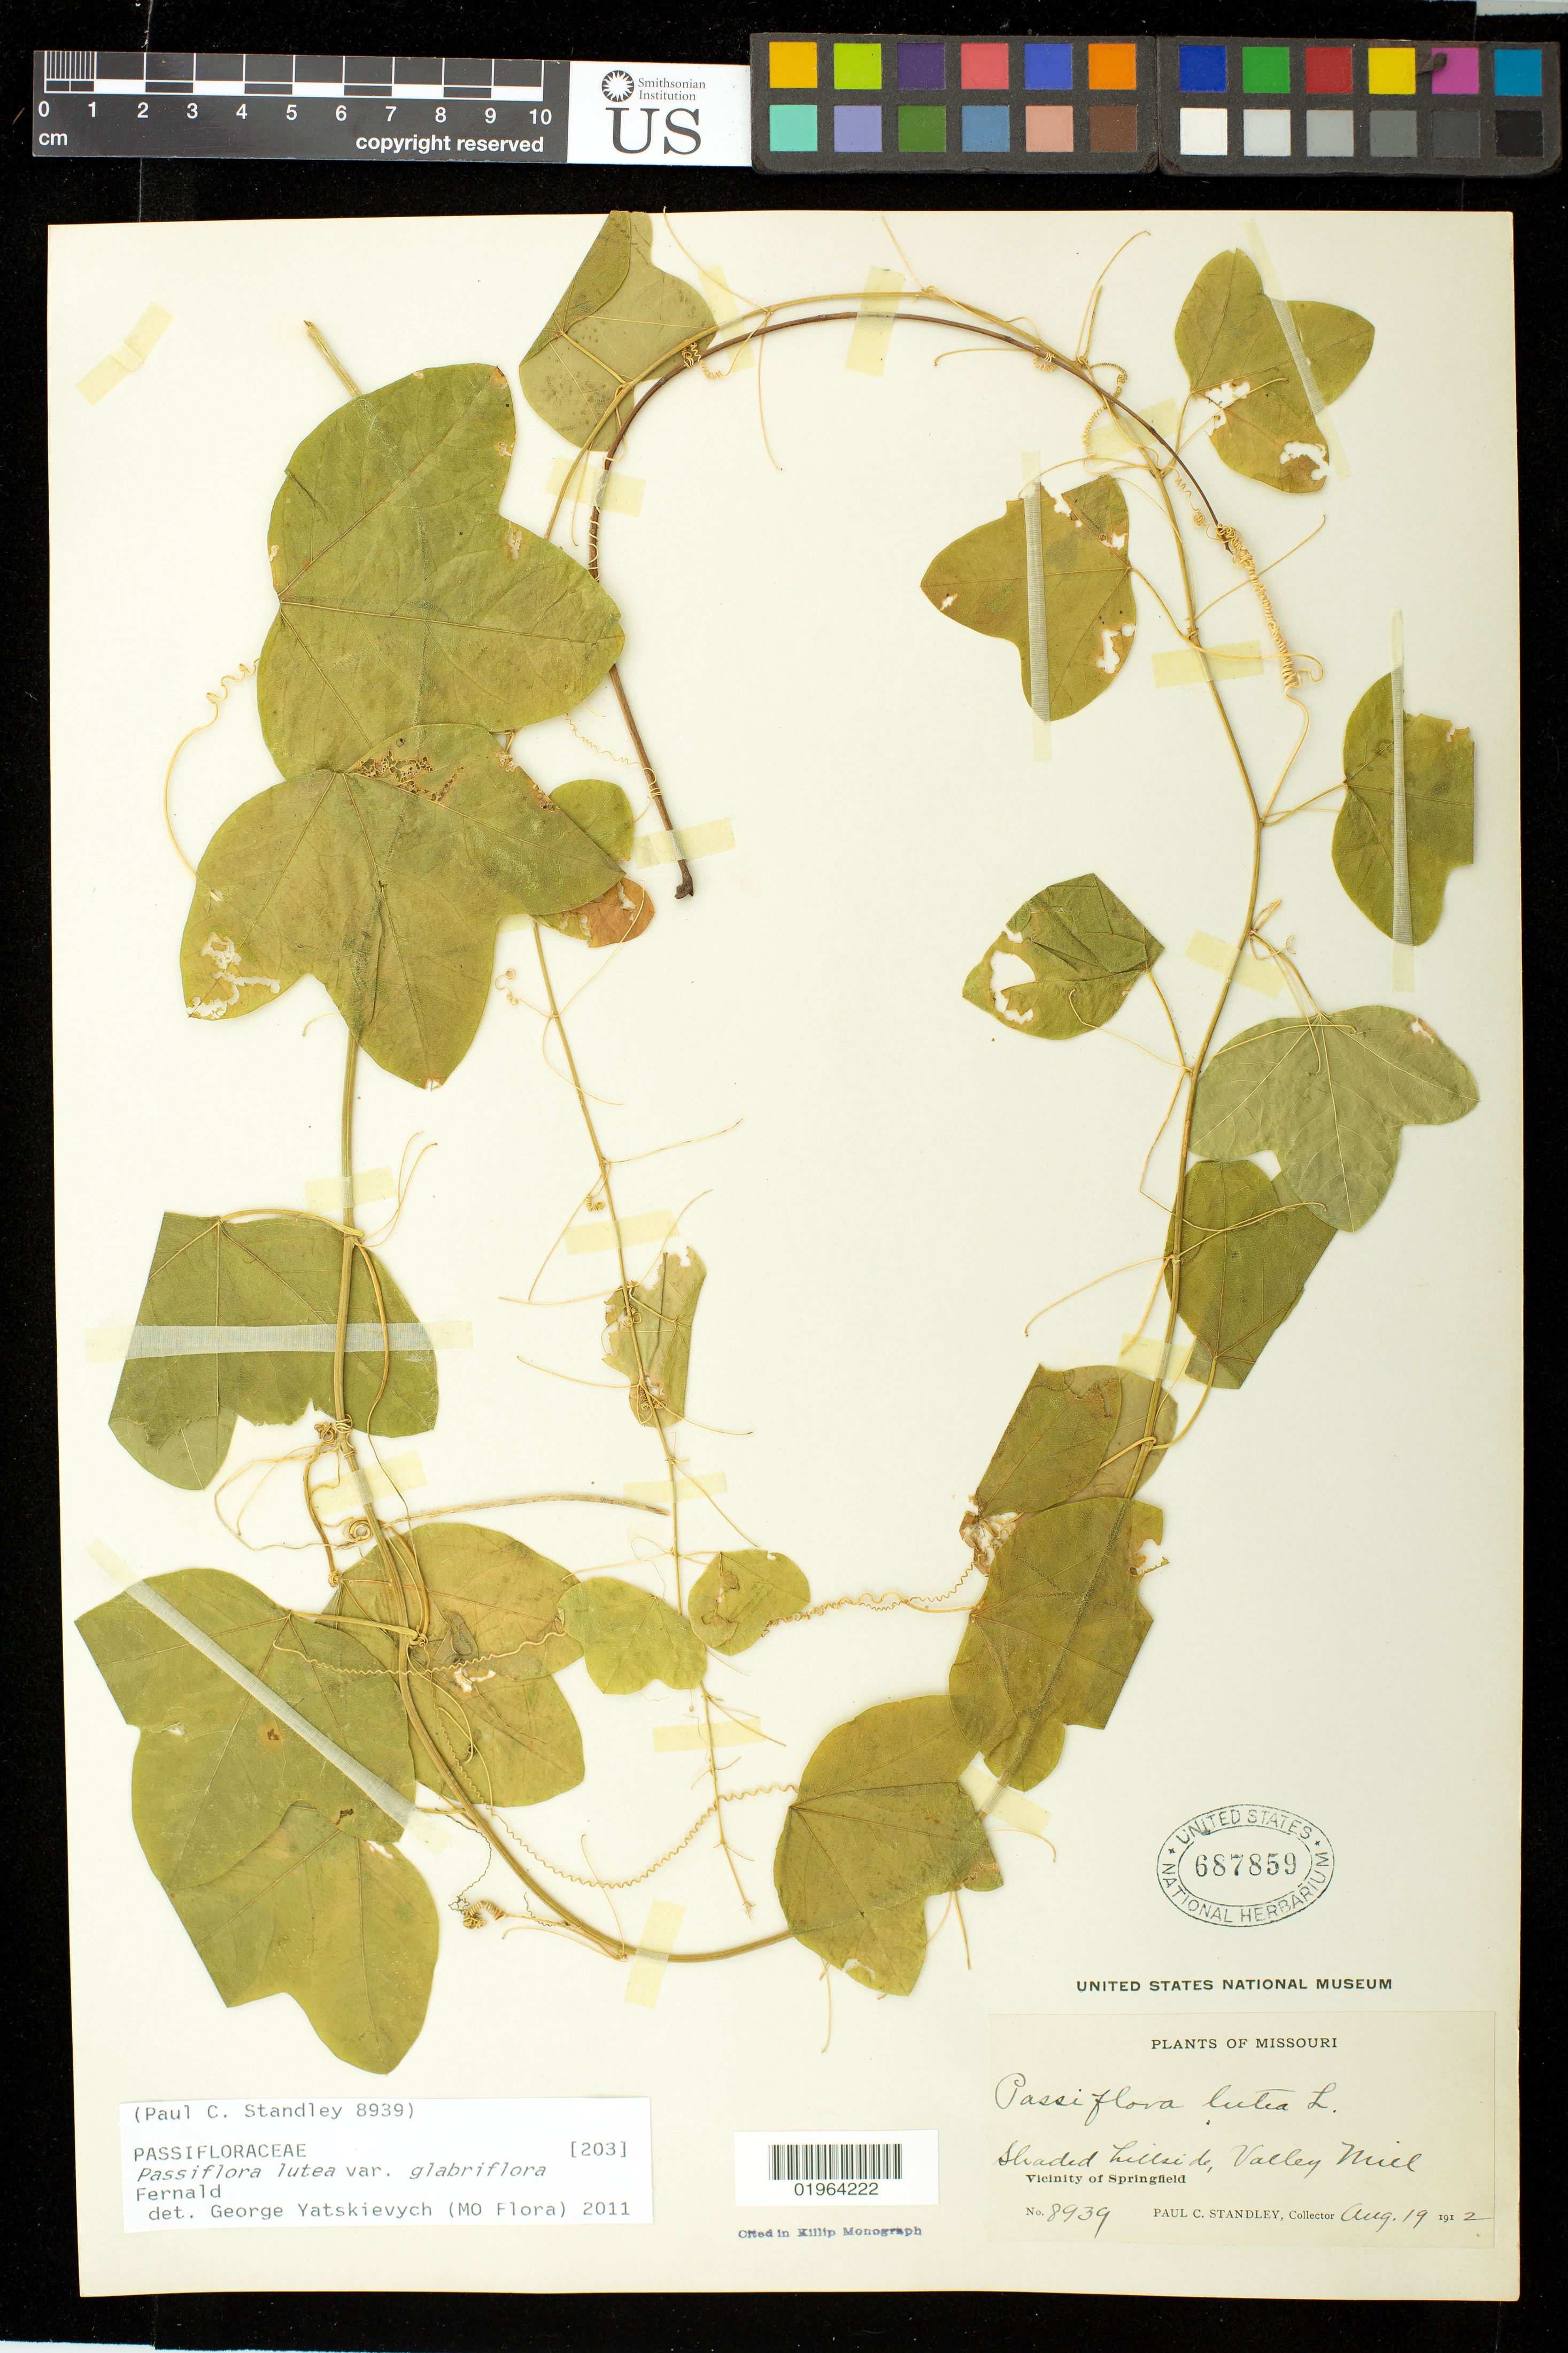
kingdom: Plantae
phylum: Tracheophyta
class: Magnoliopsida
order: Malpighiales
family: Passifloraceae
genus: Passiflora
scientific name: Passiflora lutea var. glabriflora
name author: Fernald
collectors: P. C. Standley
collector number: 8939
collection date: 1912-08-19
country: United States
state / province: Missouri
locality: Hillside near Valley Mille, vicinity of Springfield.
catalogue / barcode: US 687859